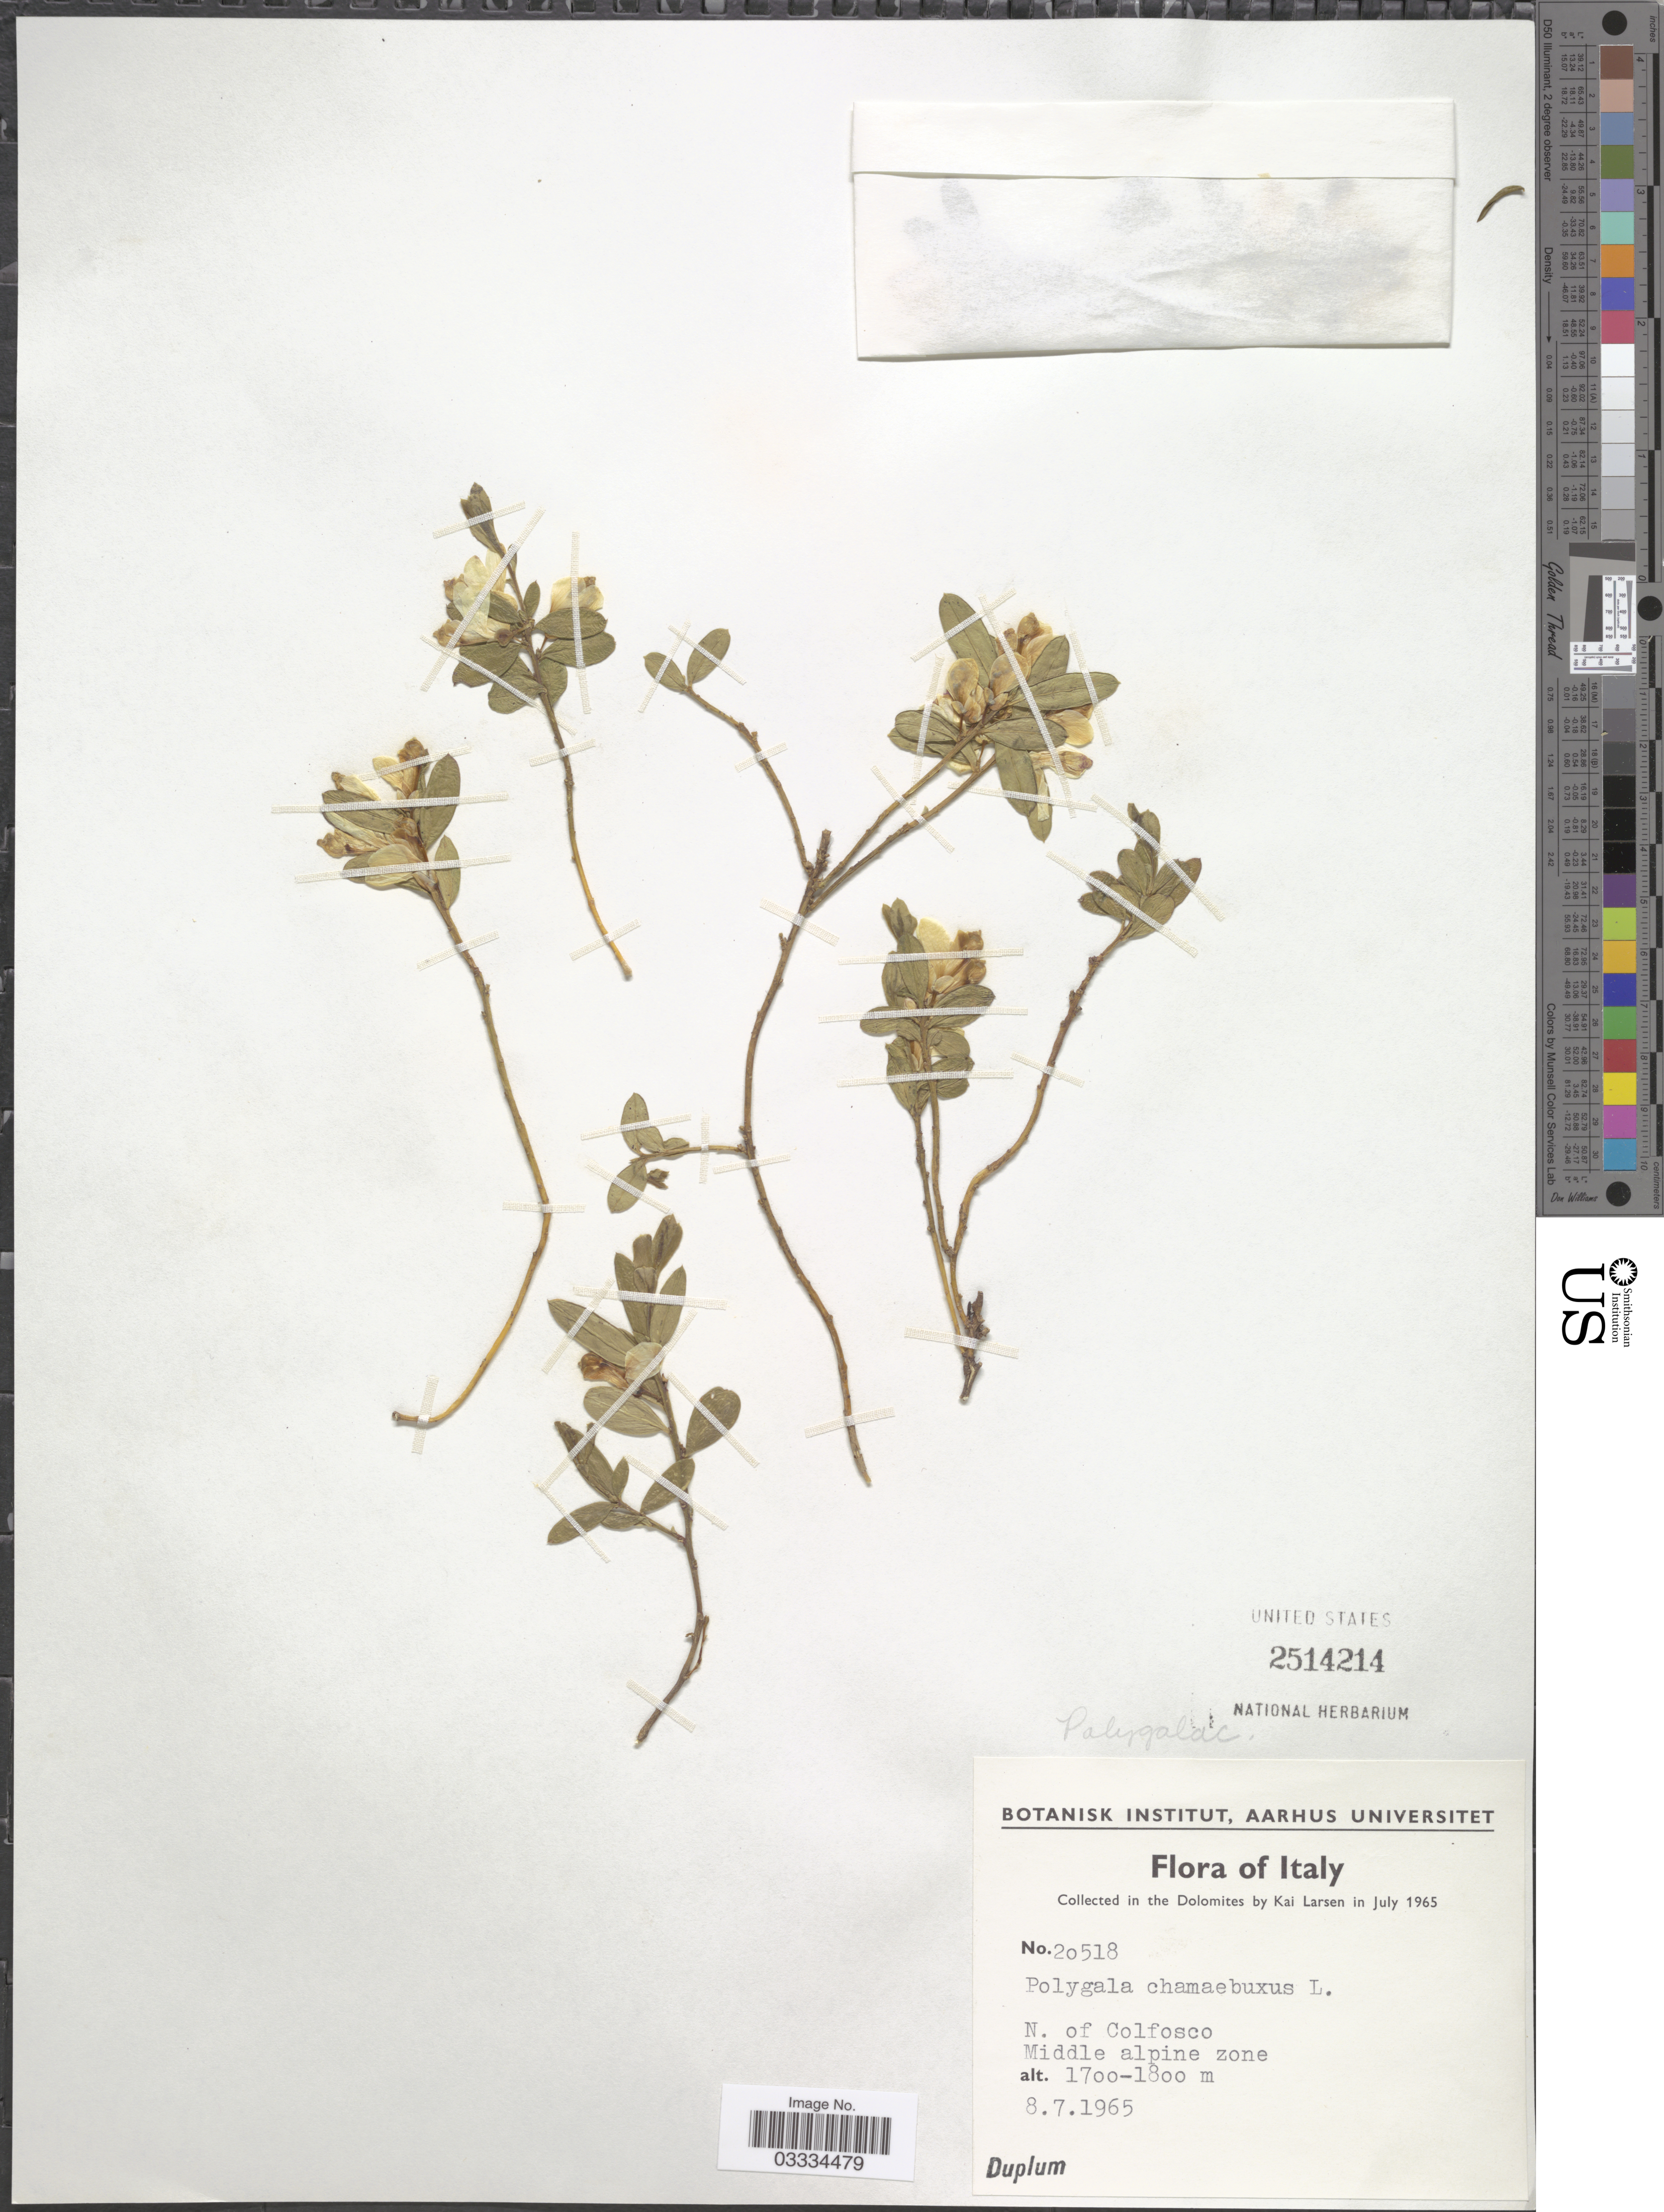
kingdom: Plantae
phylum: Tracheophyta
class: Magnoliopsida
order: Fabales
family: Polygalaceae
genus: Polygaloides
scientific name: Polygaloides chamaebuxus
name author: (L.) O. Schwarz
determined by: Strong, Mark T., (BOT), Smithsonian Institution - National Museum of Natural History (UNITED STATES)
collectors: K. Larsen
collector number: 20518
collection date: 1965-07-08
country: Italy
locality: In the Dolomites. N. of Colfosco. Middle alpine zone.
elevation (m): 1700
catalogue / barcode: US 2514214